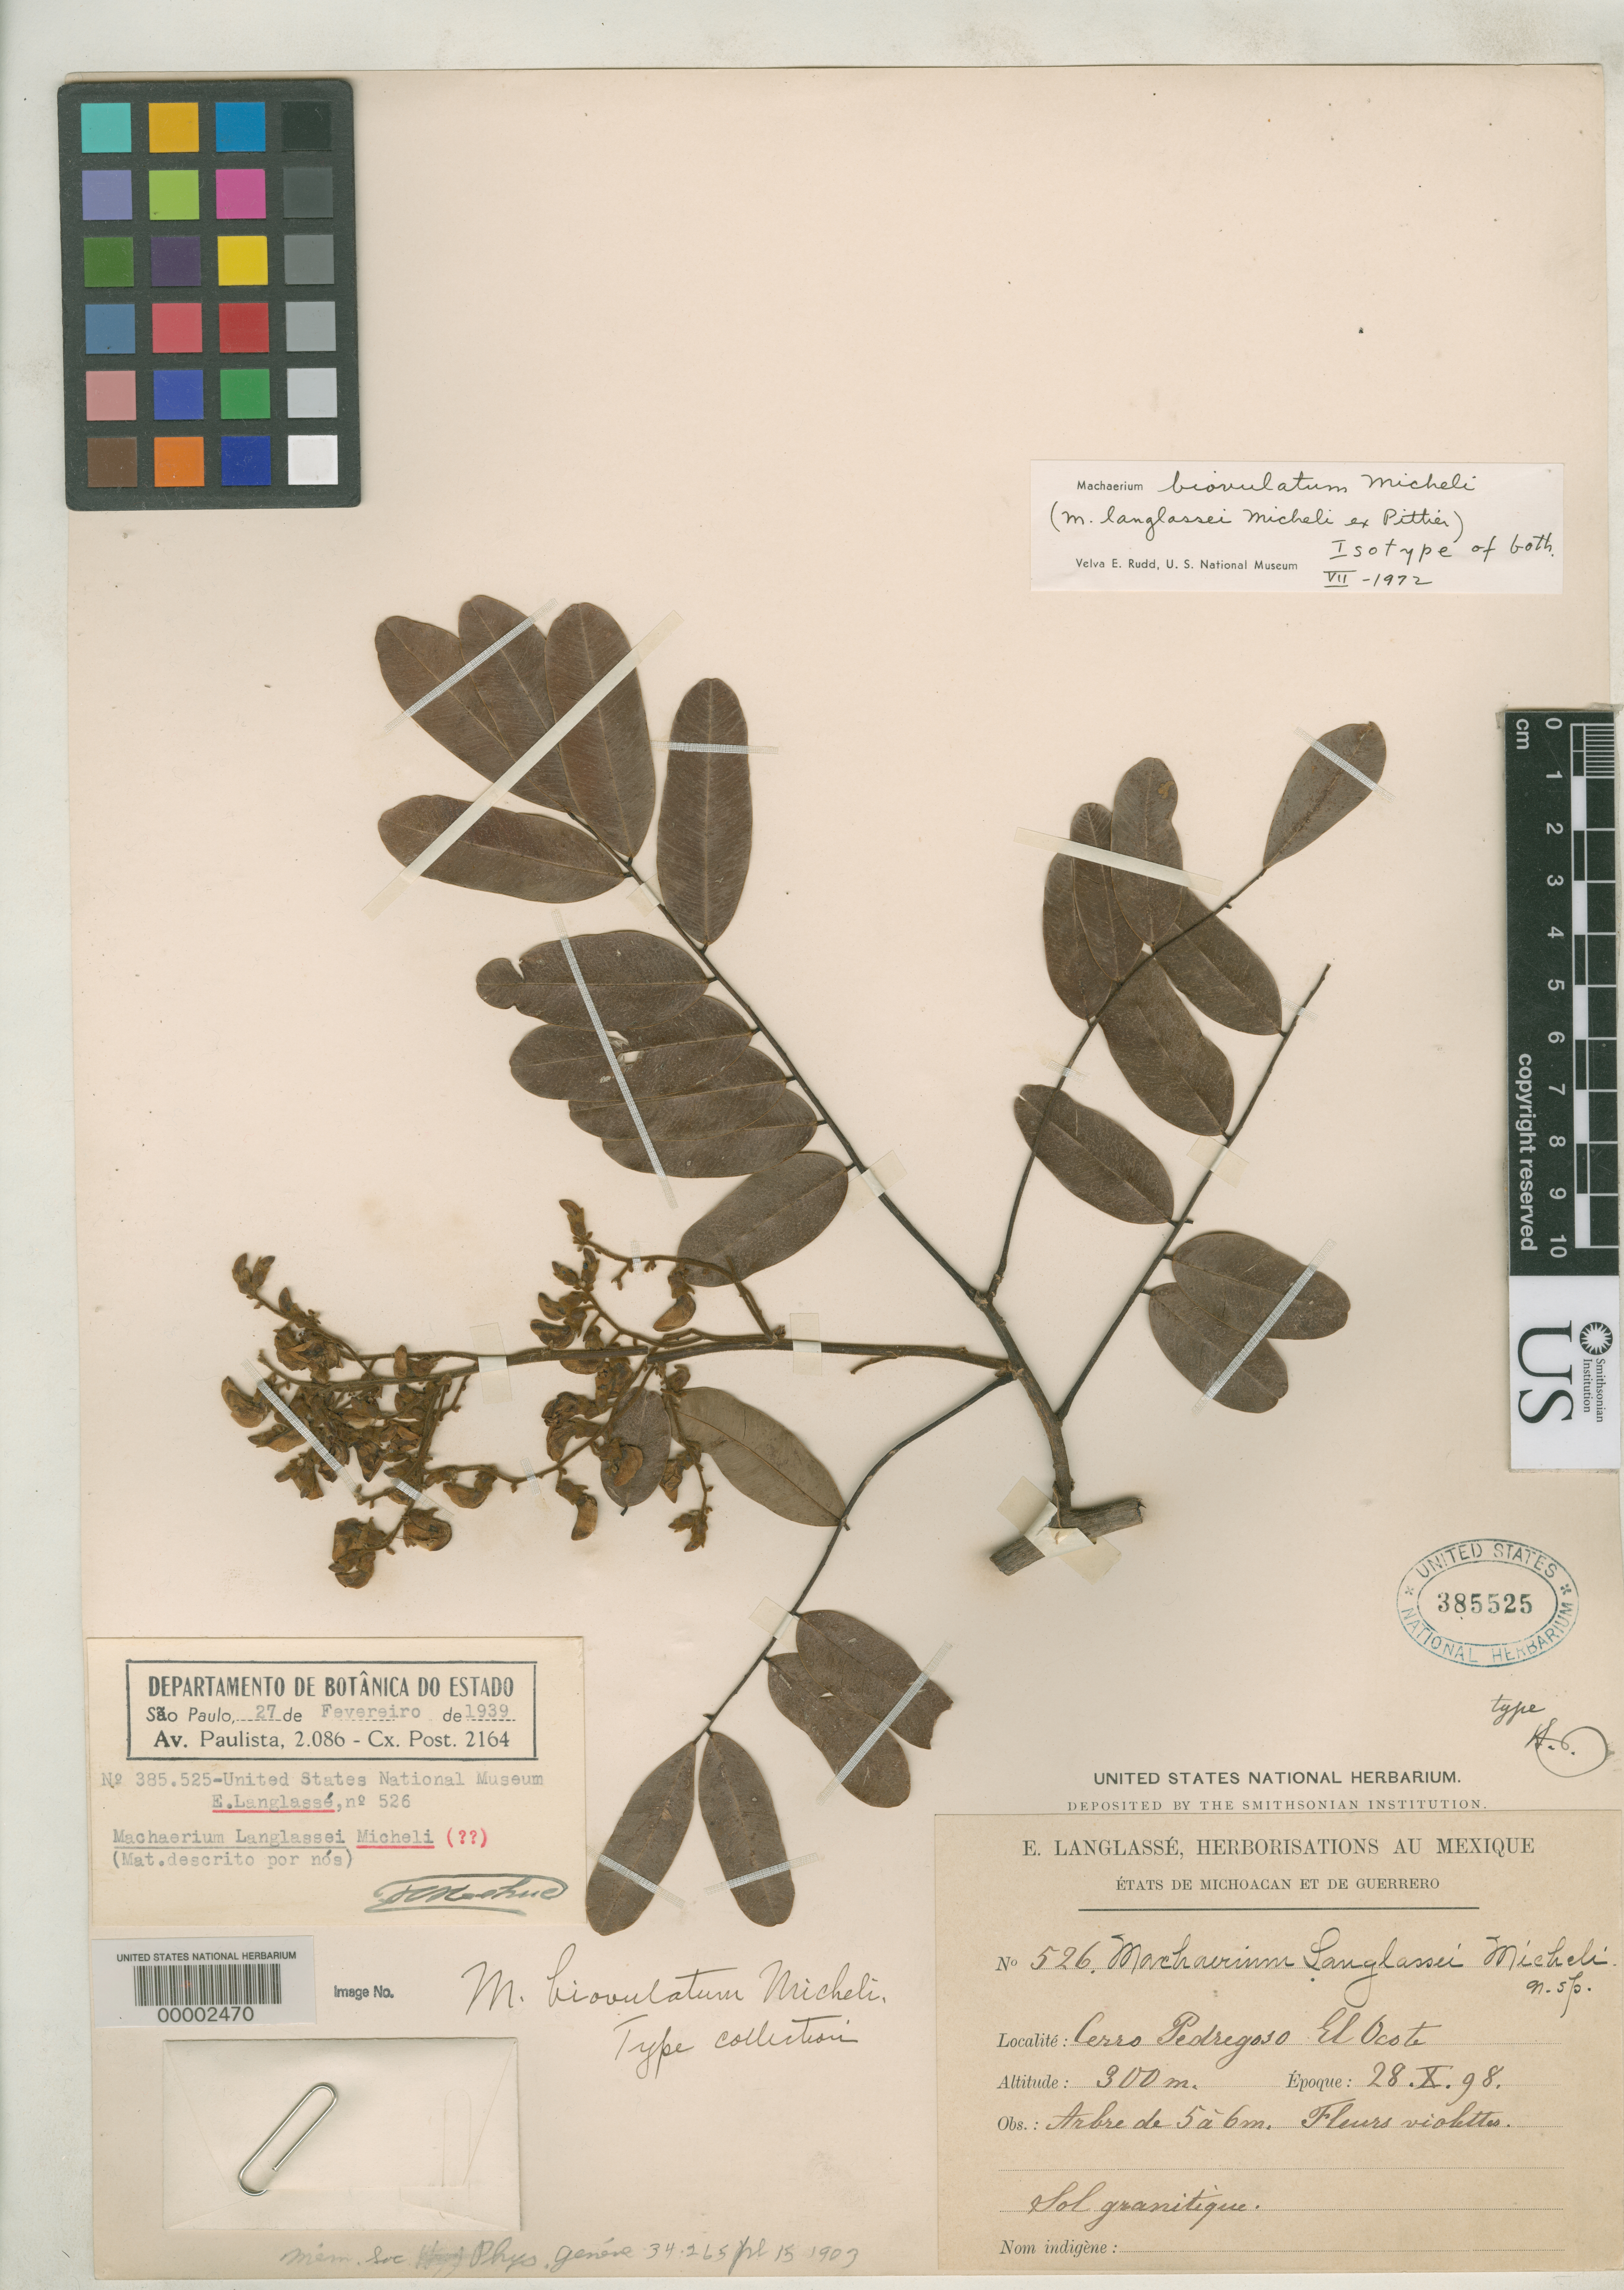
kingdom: Plantae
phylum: Tracheophyta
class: Magnoliopsida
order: Fabales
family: Fabaceae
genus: Machaerium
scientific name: Machaerium biovulatum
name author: Micheli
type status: Isotype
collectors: E. Langlassé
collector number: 526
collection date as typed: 28 Oct 1898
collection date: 1898-10-28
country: Mexico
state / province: Guerrero / Michoacán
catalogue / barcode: US 385525